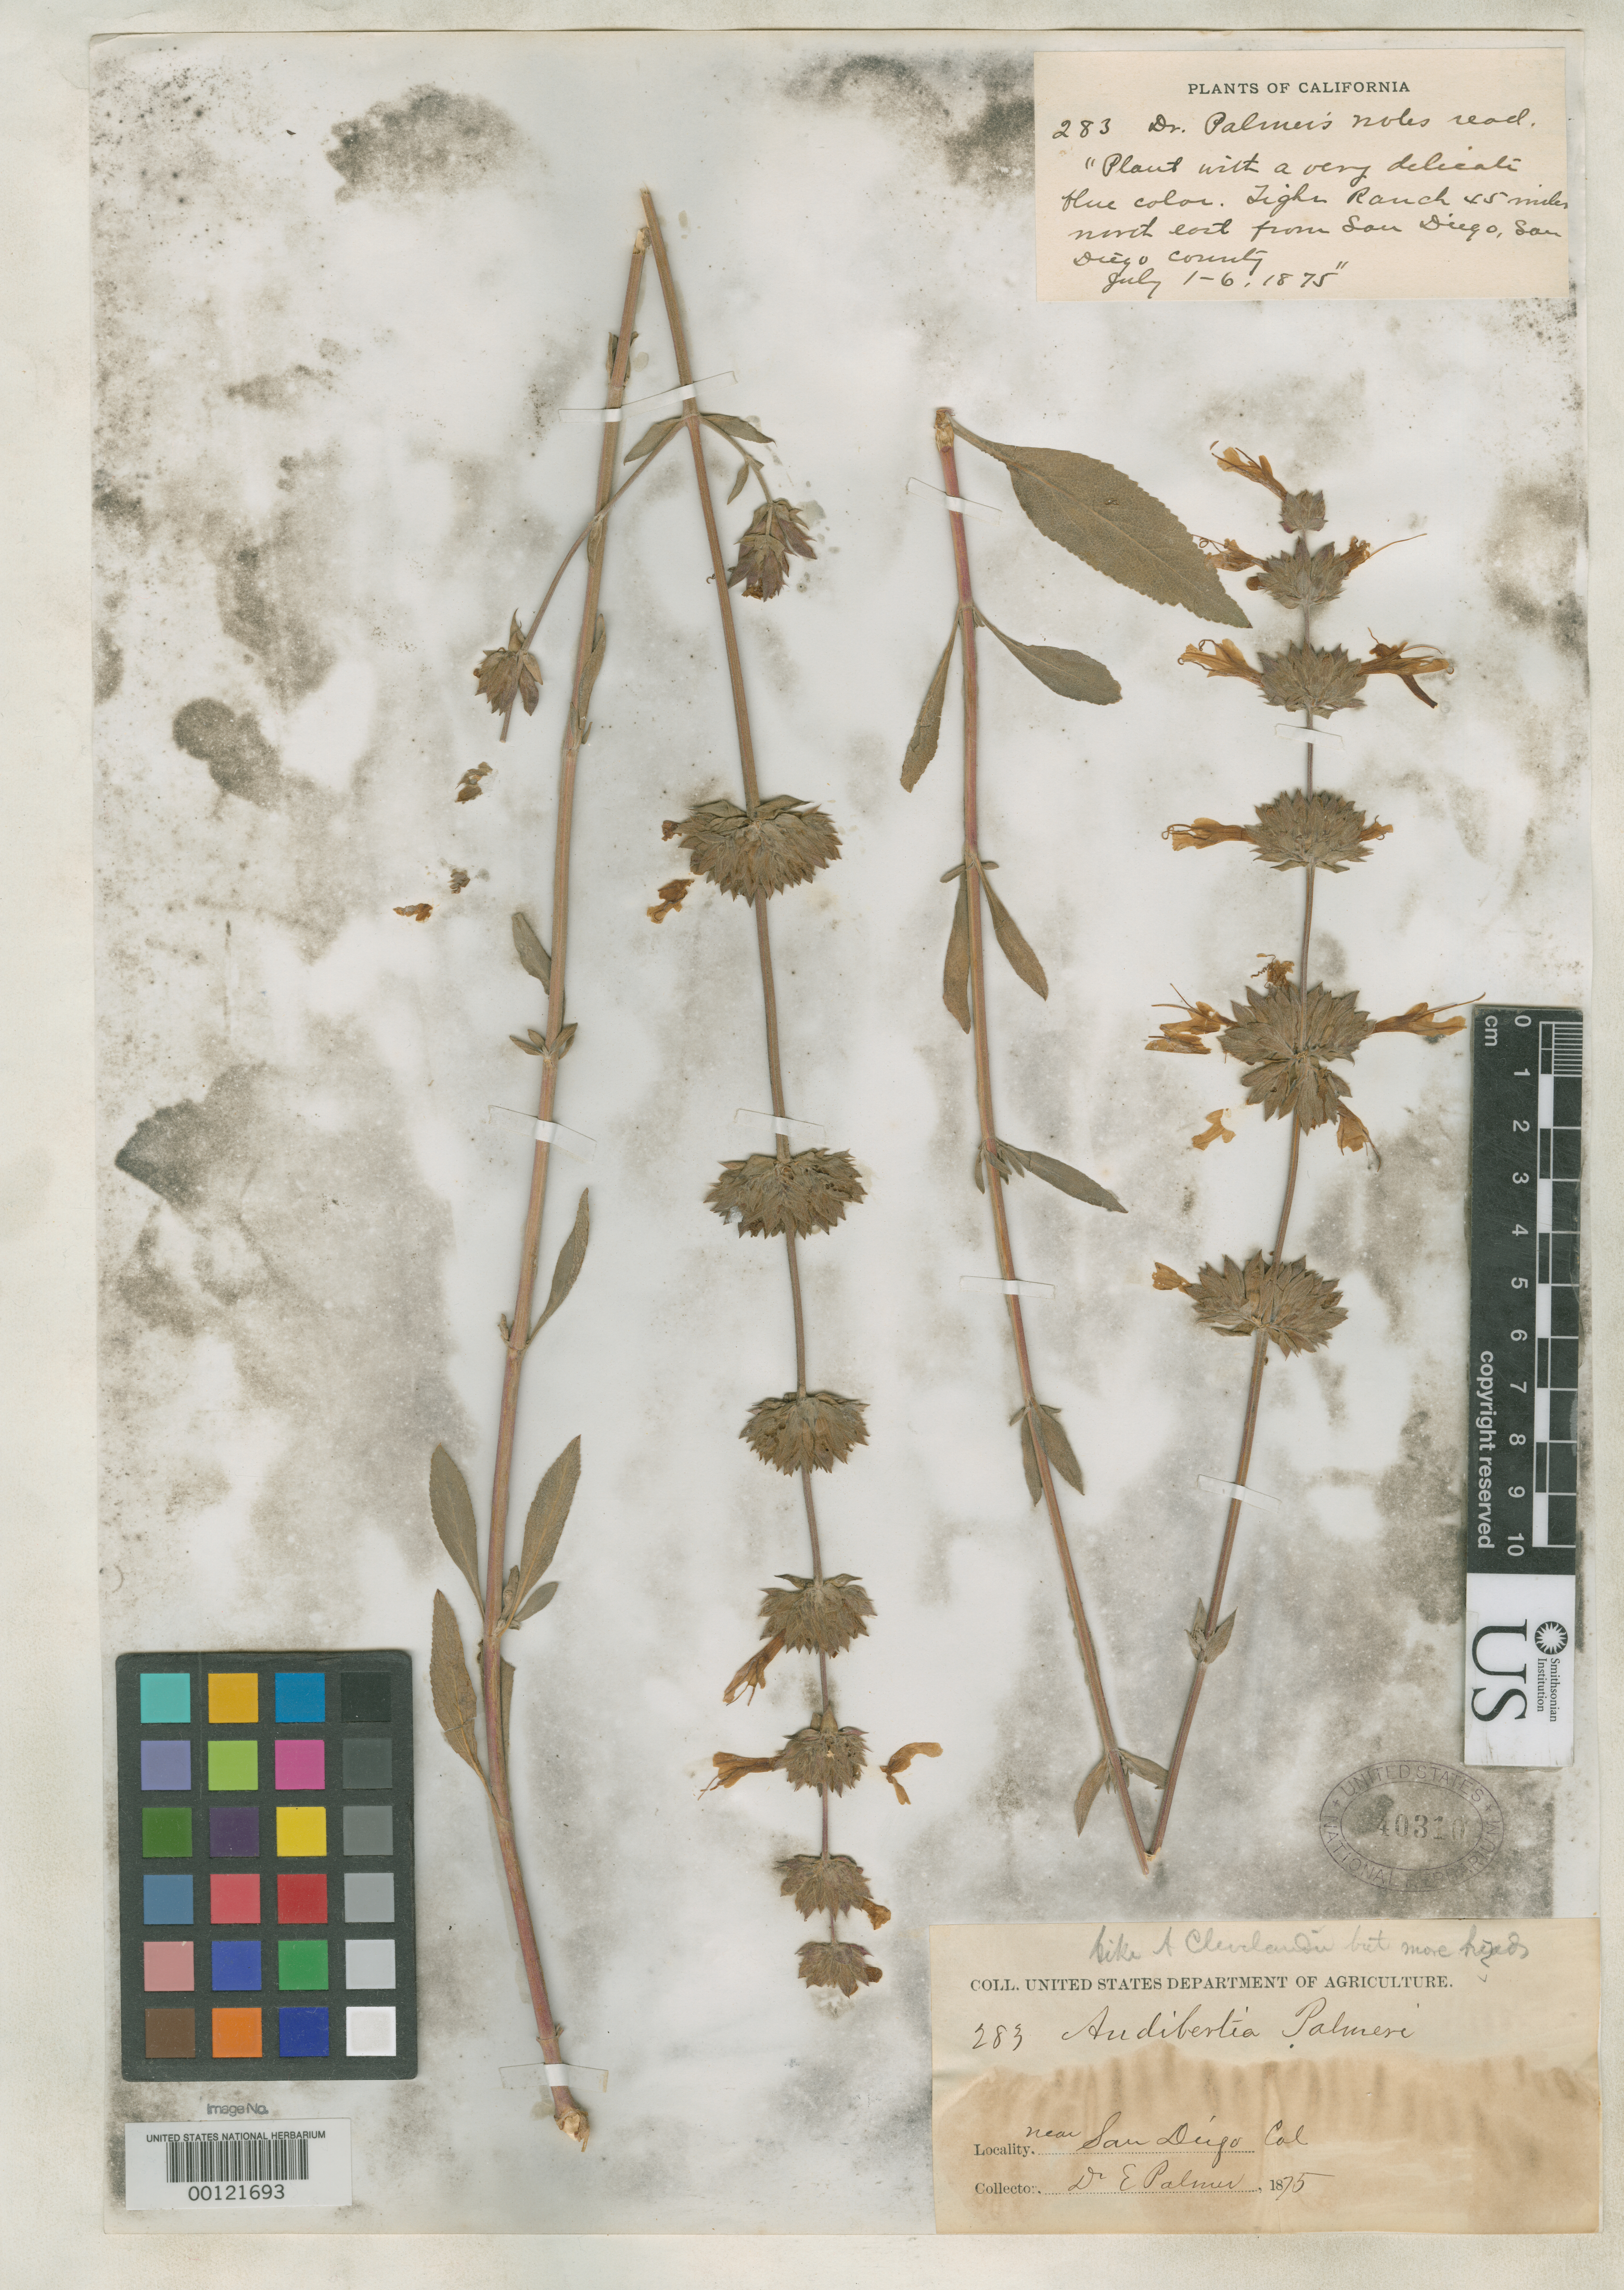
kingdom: Plantae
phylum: Tracheophyta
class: Magnoliopsida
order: Lamiales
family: Lamiaceae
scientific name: Audibertia palmeri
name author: A. Gray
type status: Isotype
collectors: E. Palmer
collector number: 283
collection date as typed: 01 Jul 1875 to 06 Jul 1875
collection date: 1875-07-01/1875-07-06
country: United States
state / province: California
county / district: San Diego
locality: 45 mi NE from San Diego.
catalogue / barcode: US 40310